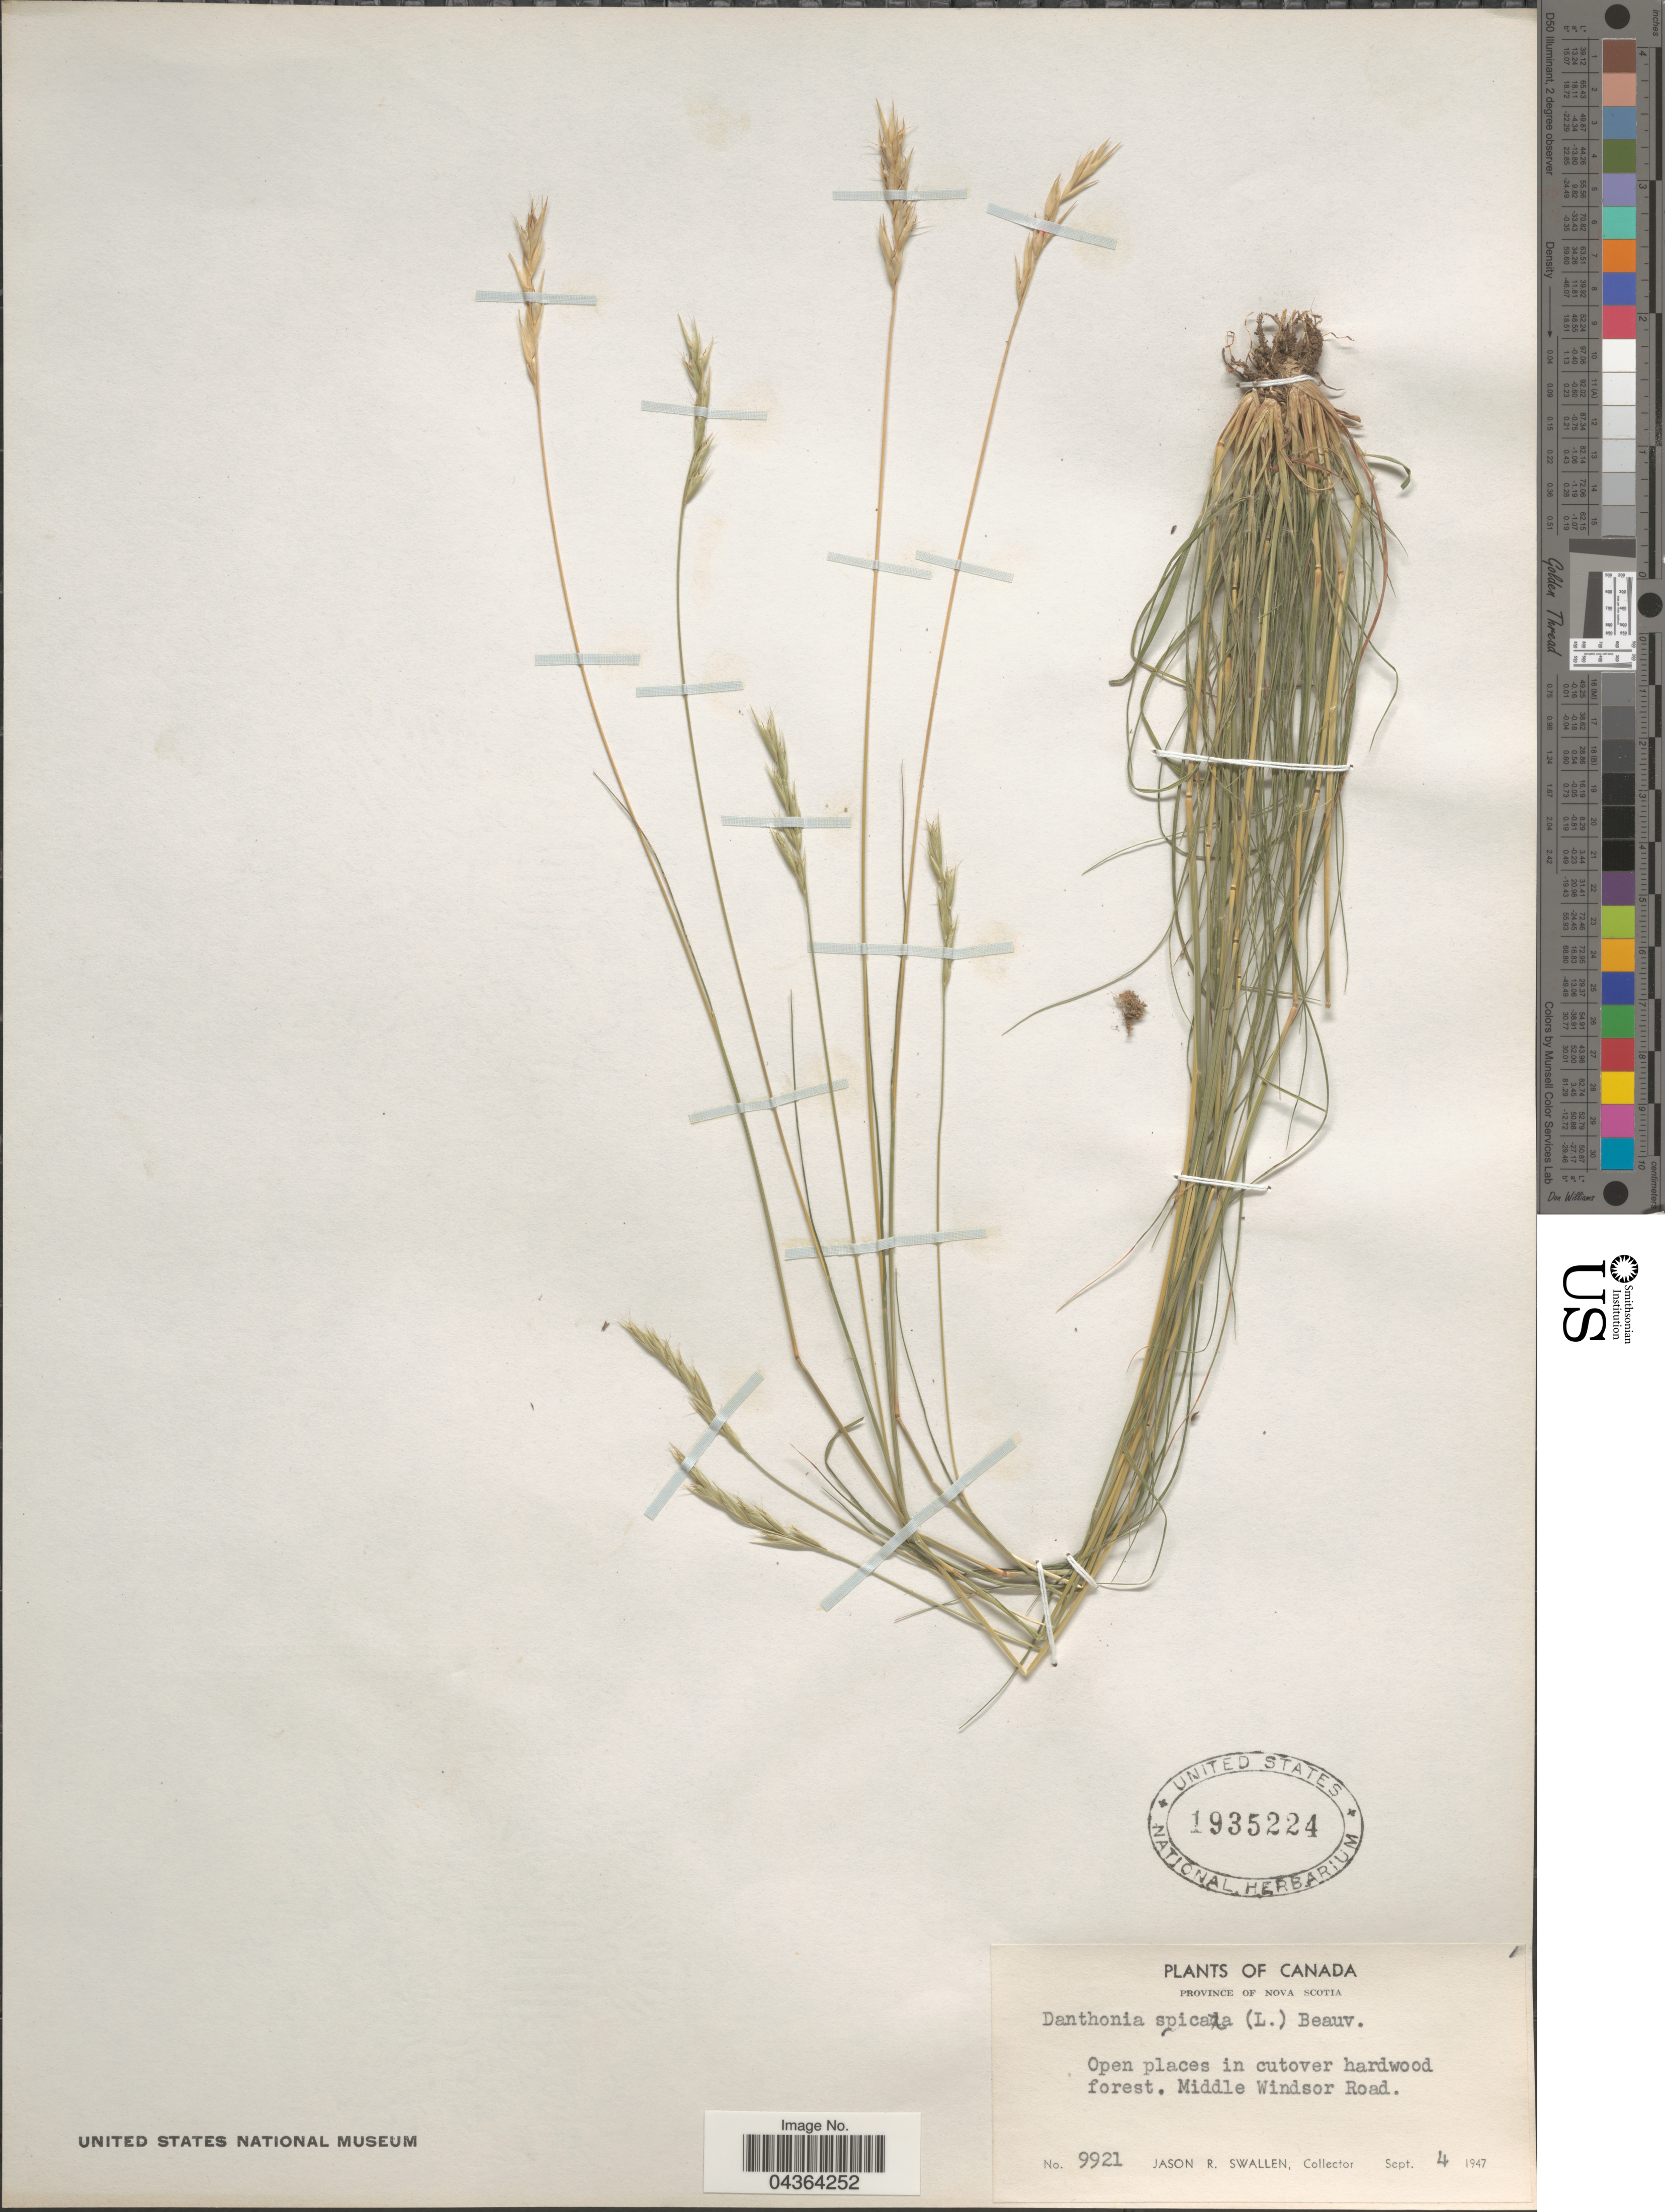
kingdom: Plantae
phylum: Tracheophyta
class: Liliopsida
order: Poales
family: Poaceae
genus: Danthonia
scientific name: Danthonia spicata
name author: (L.) P. Beauv. ex Roem. & Schult.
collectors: J. R. Swallen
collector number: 9921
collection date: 1947-09-04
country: Canada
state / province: Nova Scotia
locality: Middle Windsor Road.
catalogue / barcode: US 1935224